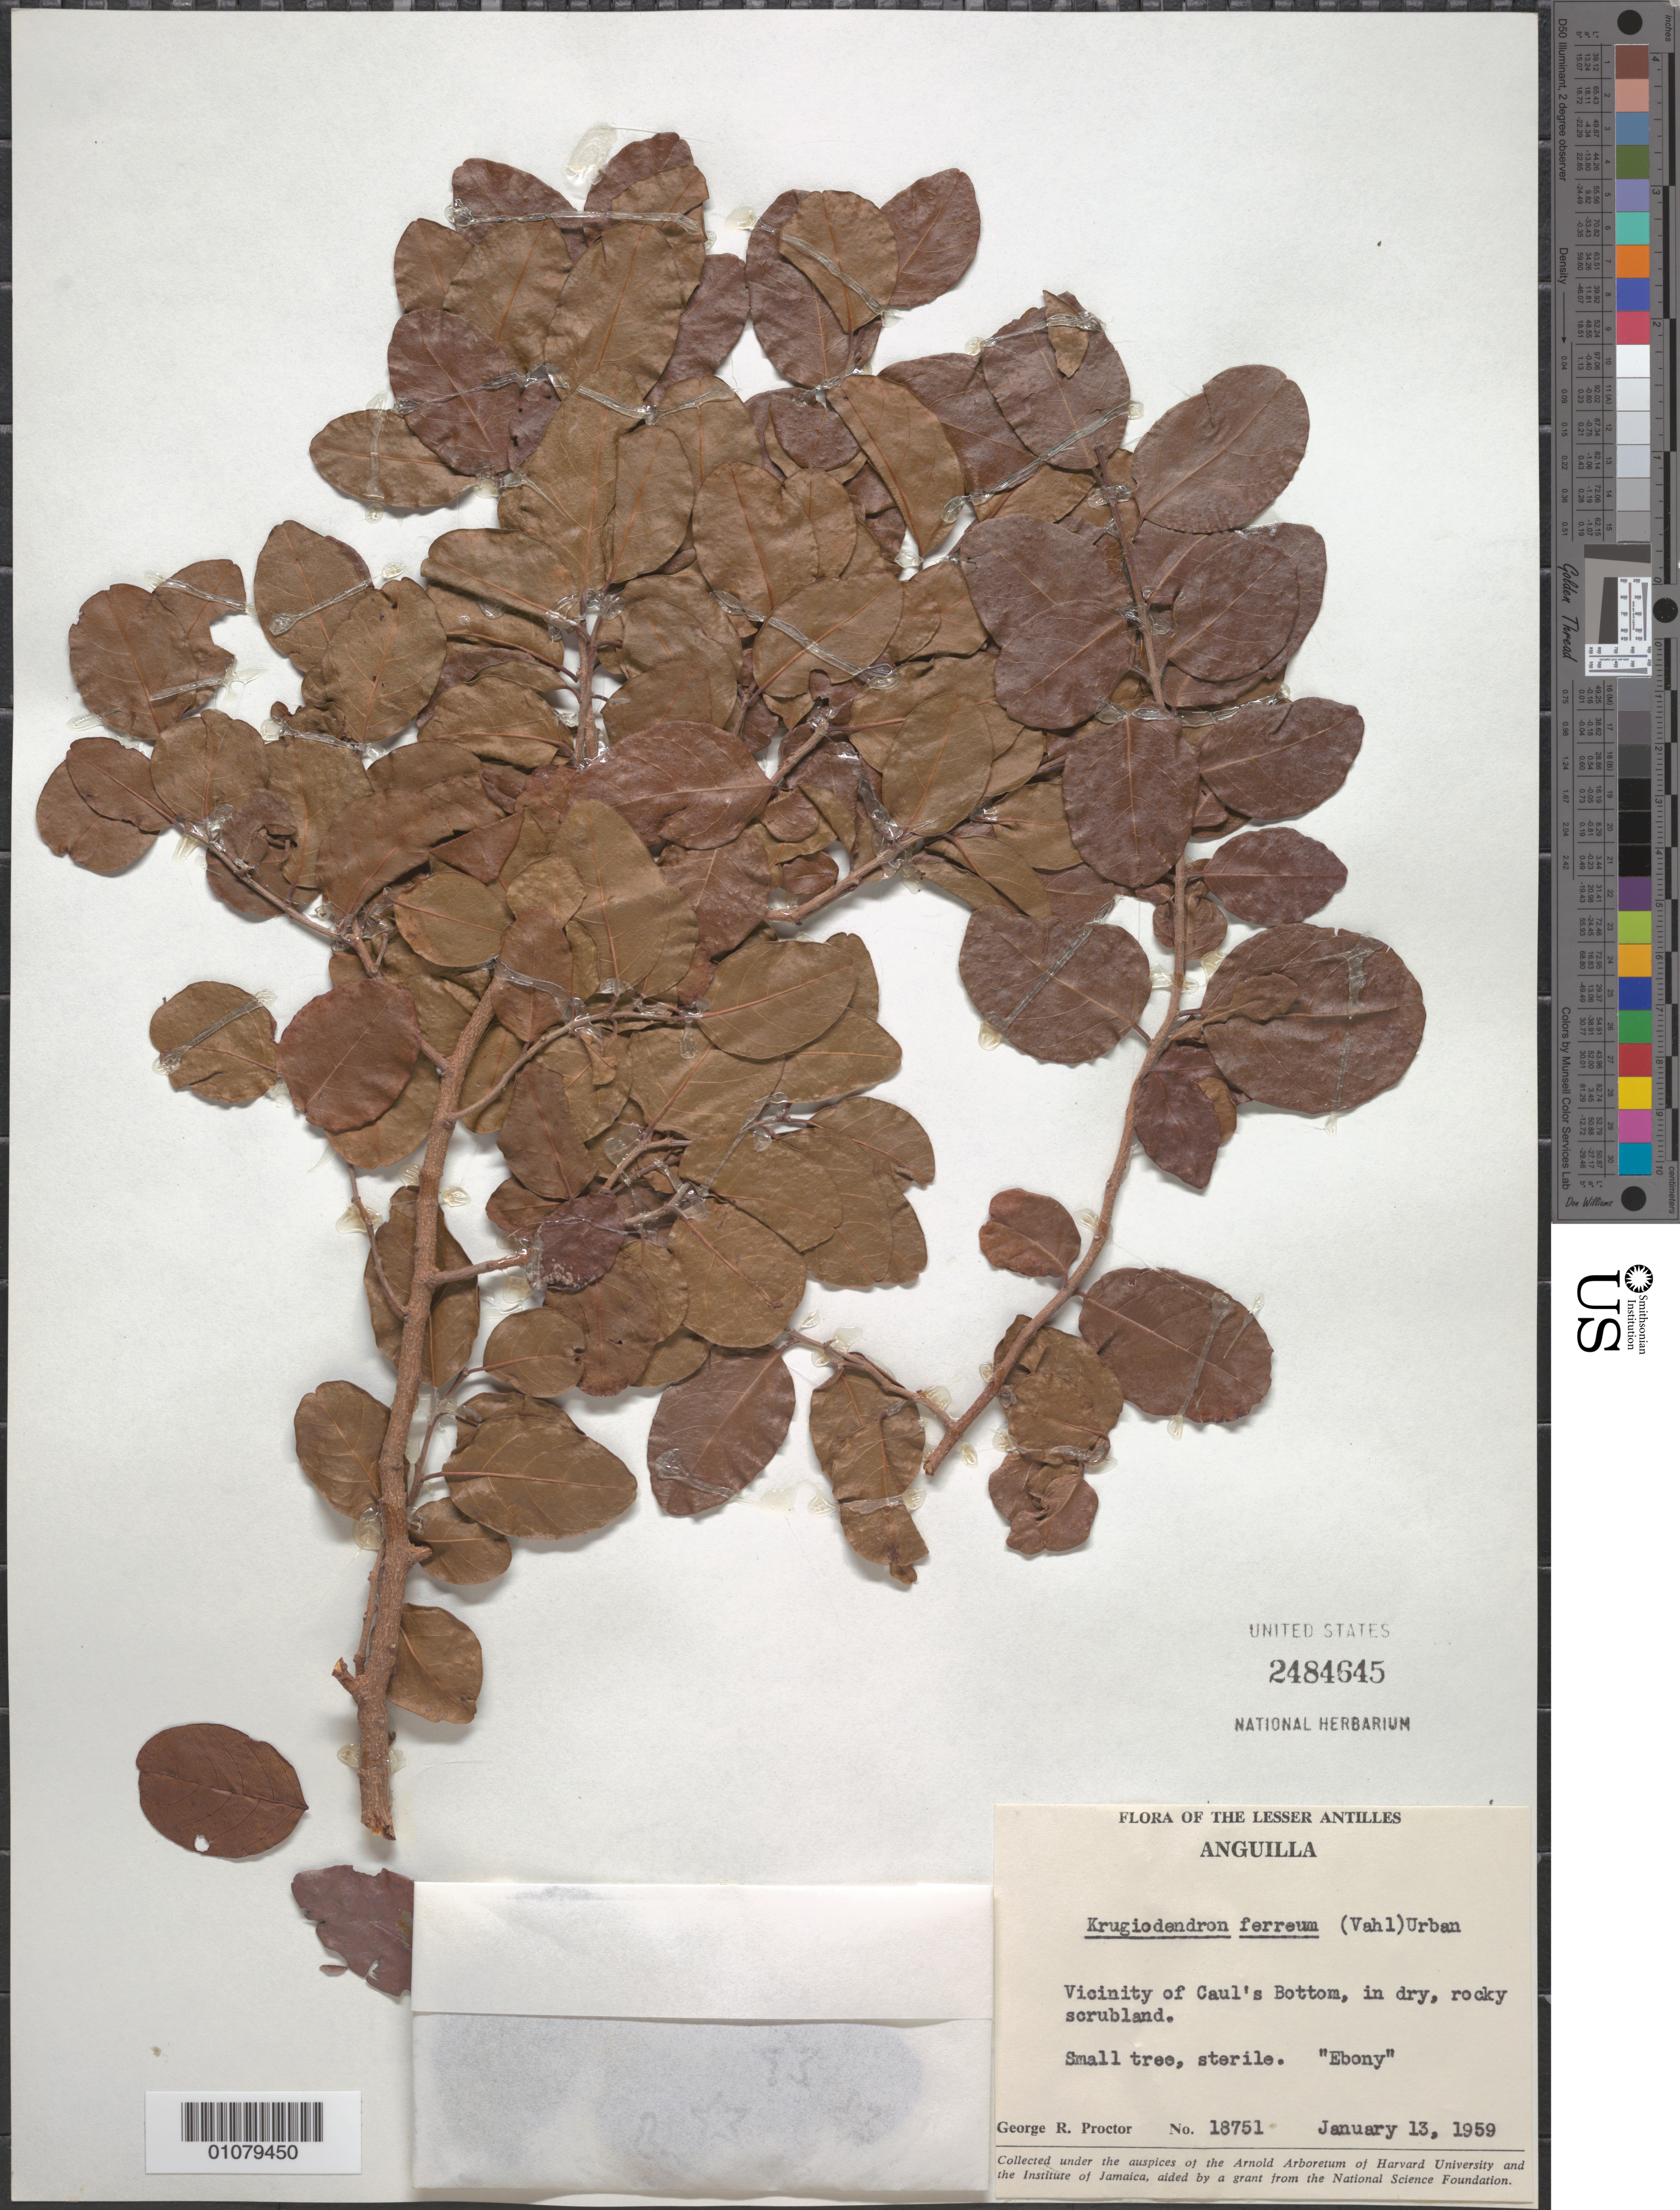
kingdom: Plantae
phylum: Tracheophyta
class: Magnoliopsida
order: Rosales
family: Rhamnaceae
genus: Krugiodendron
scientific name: Krugiodendron ferreum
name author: (Vahl) Urb.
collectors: G. R. Proctor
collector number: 18751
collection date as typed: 13 Jan 1959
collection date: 1959-01-13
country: Anguilla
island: Anguilla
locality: Vicinity of Caul's Bottom, in dry, rocky scrubland.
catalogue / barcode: US 2484645